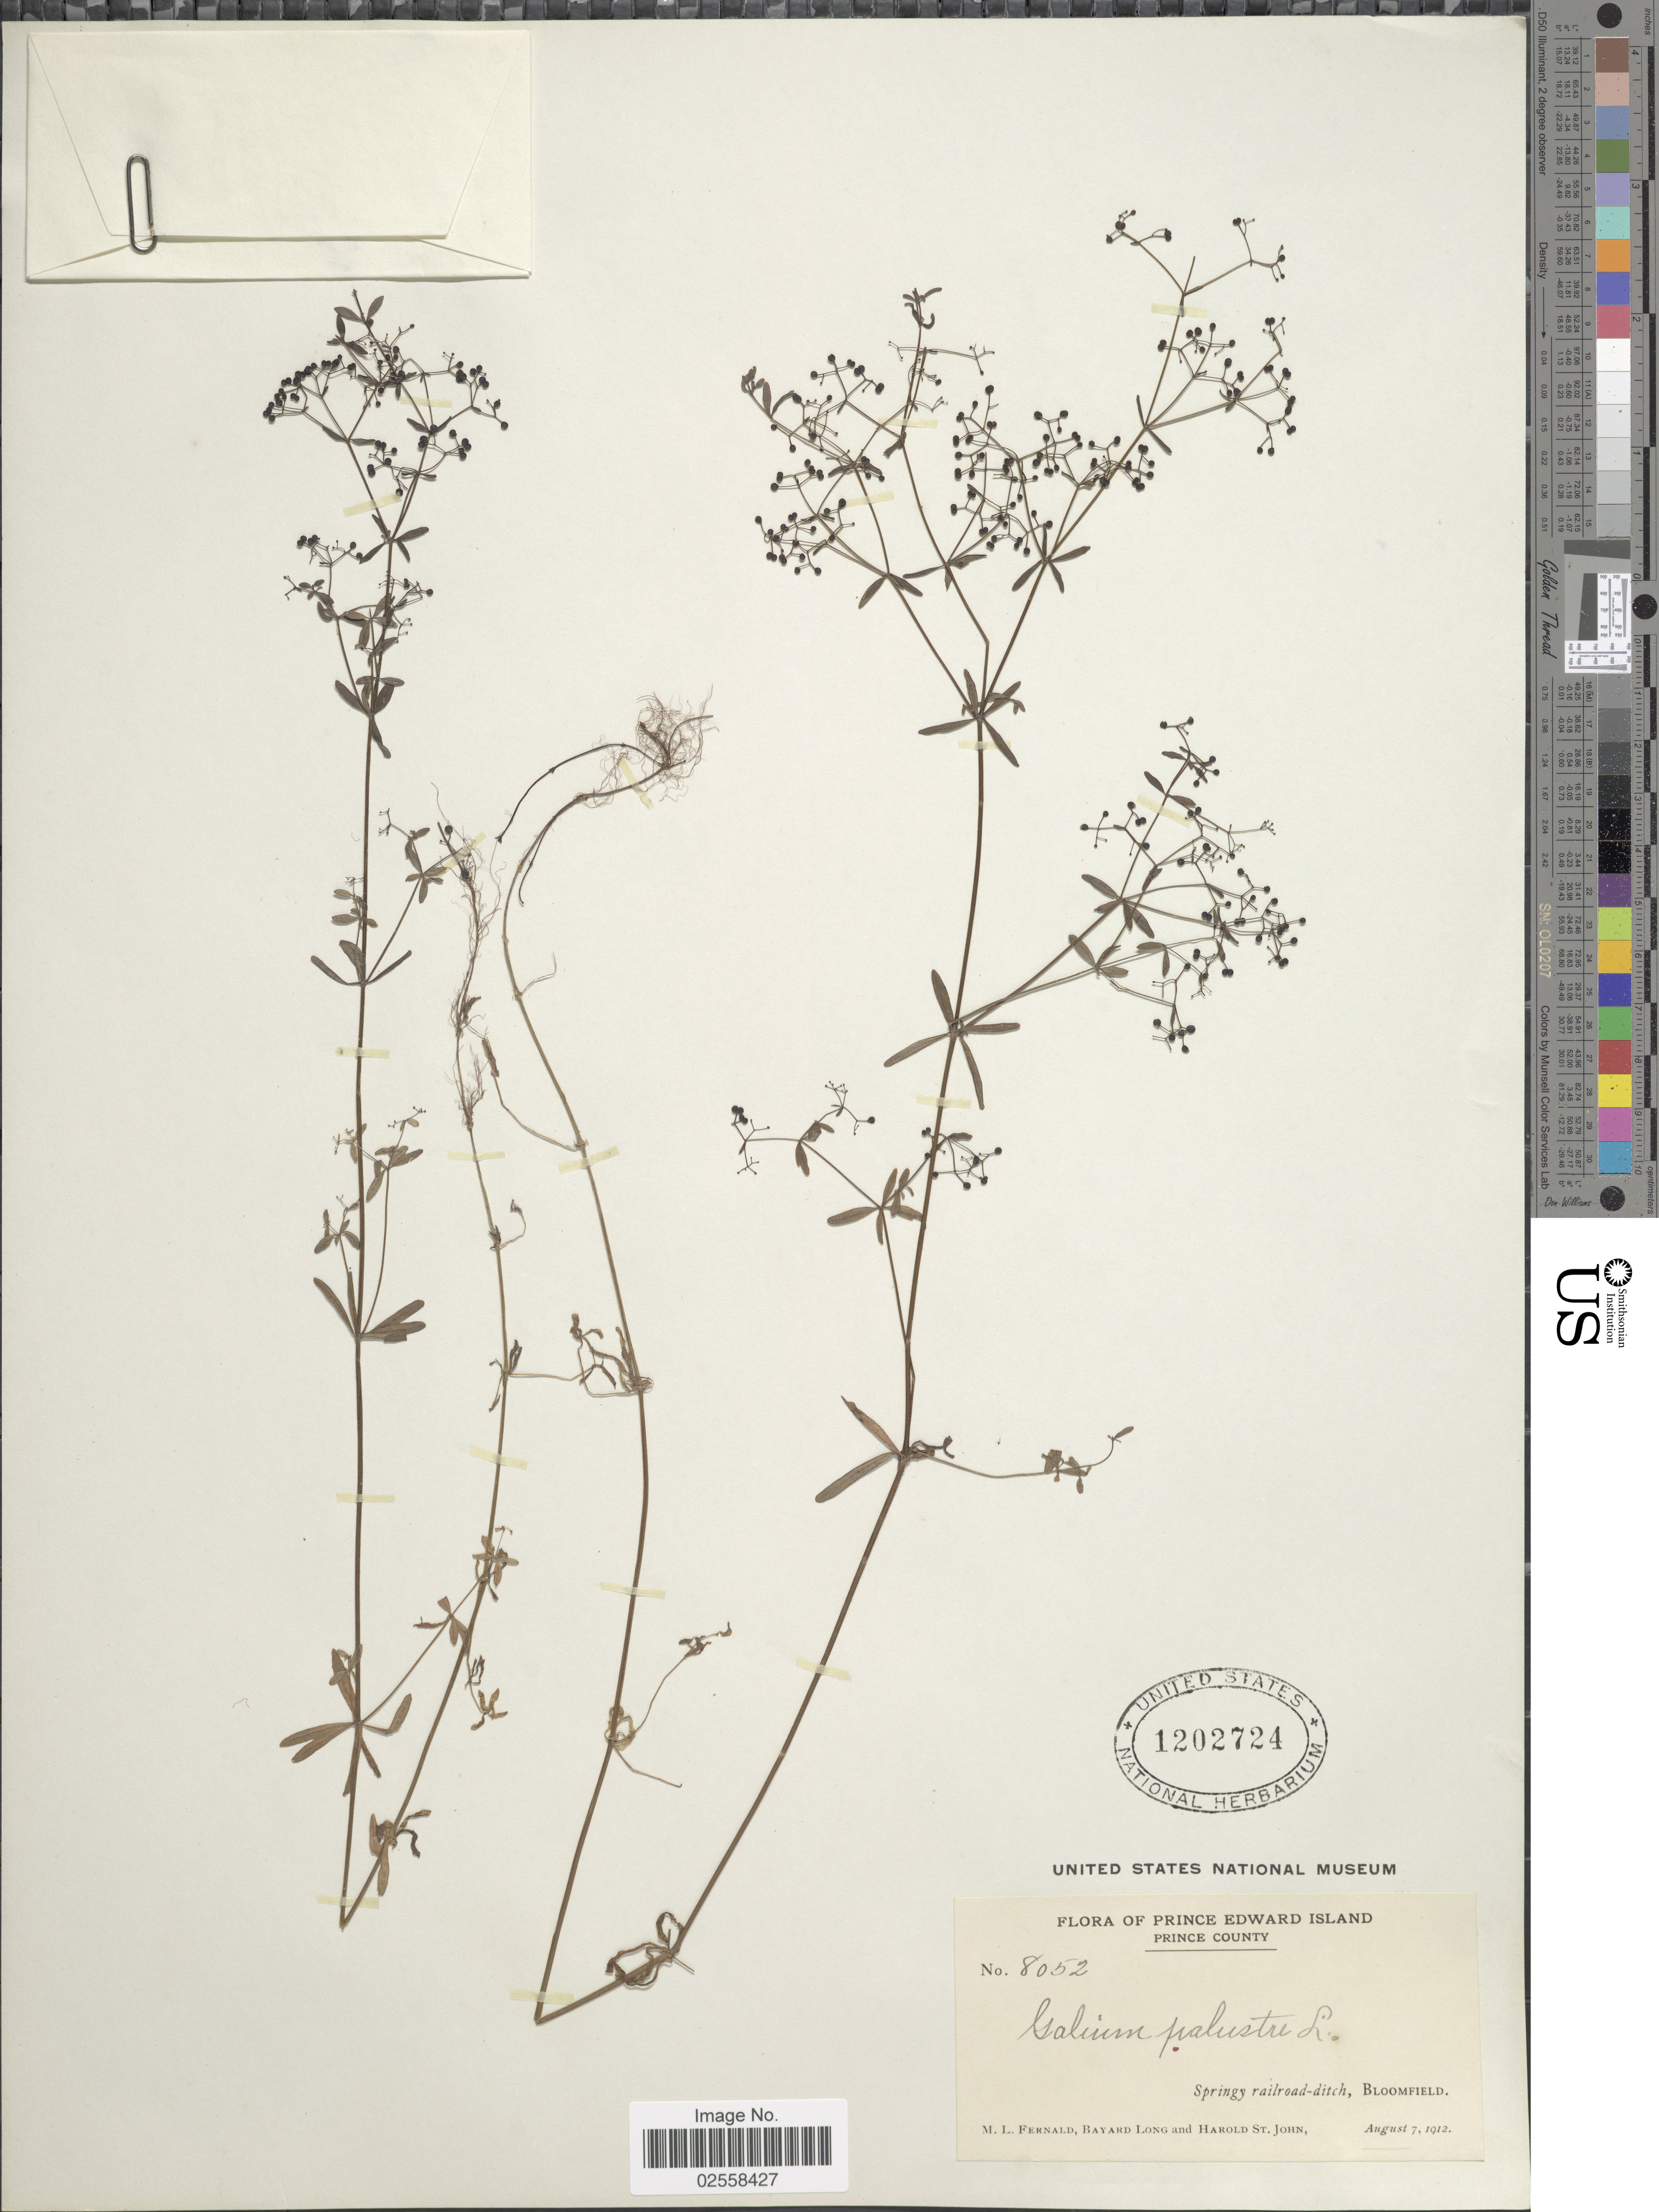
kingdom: Plantae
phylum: Tracheophyta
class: Magnoliopsida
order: Gentianales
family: Rubiaceae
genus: Galium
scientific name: Galium plumosum subsp. plumosum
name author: Rusby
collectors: M. L. Fernald, B. Long & H. St. John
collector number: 8052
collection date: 1912-08-07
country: Canada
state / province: Prince Edward Island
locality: Prince County, Bloomfield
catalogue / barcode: US 1202724